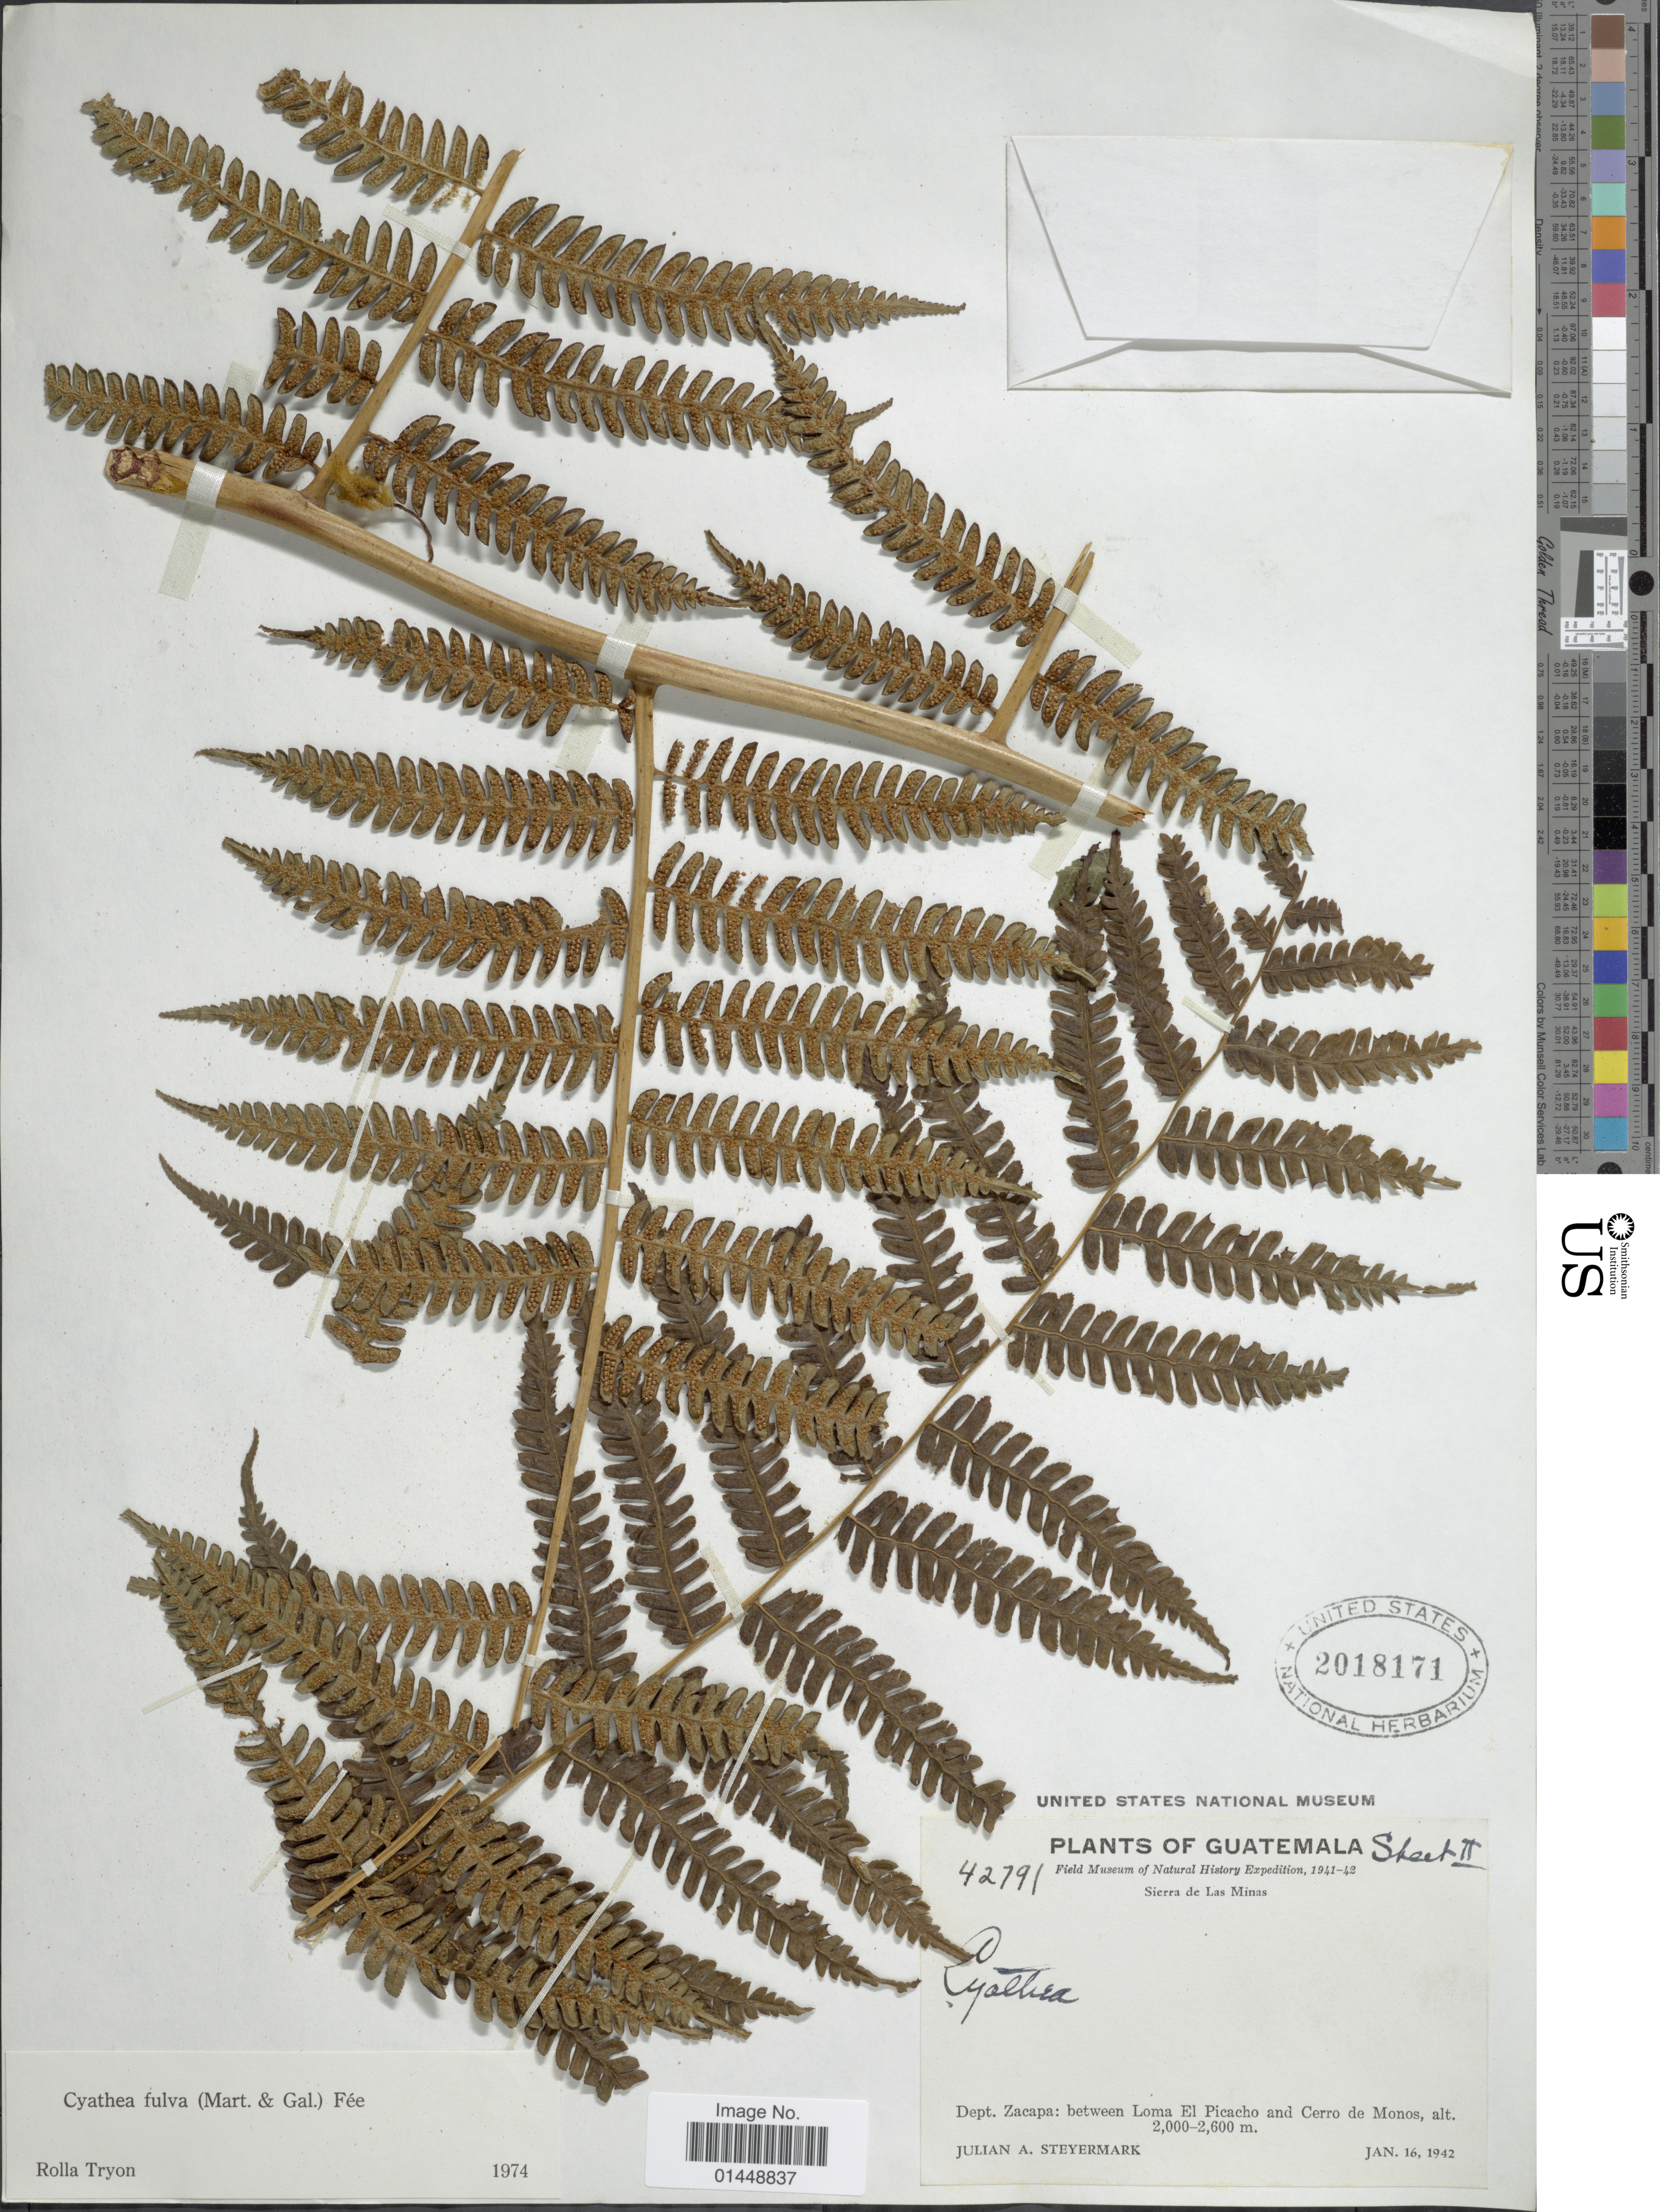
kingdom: Plantae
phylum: Tracheophyta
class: Polypodiopsida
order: Cyatheales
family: Cyatheaceae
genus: Cyathea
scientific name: Cyathea fulva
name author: (M. Martens & Galeotti) Fée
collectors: J. Steyermark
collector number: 42791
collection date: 1942-01-16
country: Guatemala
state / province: Zacapa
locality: Sierra de Las Minas. Dept. Zacapa: between Loma El Picacho and Cerro de Monos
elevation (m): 2000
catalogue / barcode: US 2018171